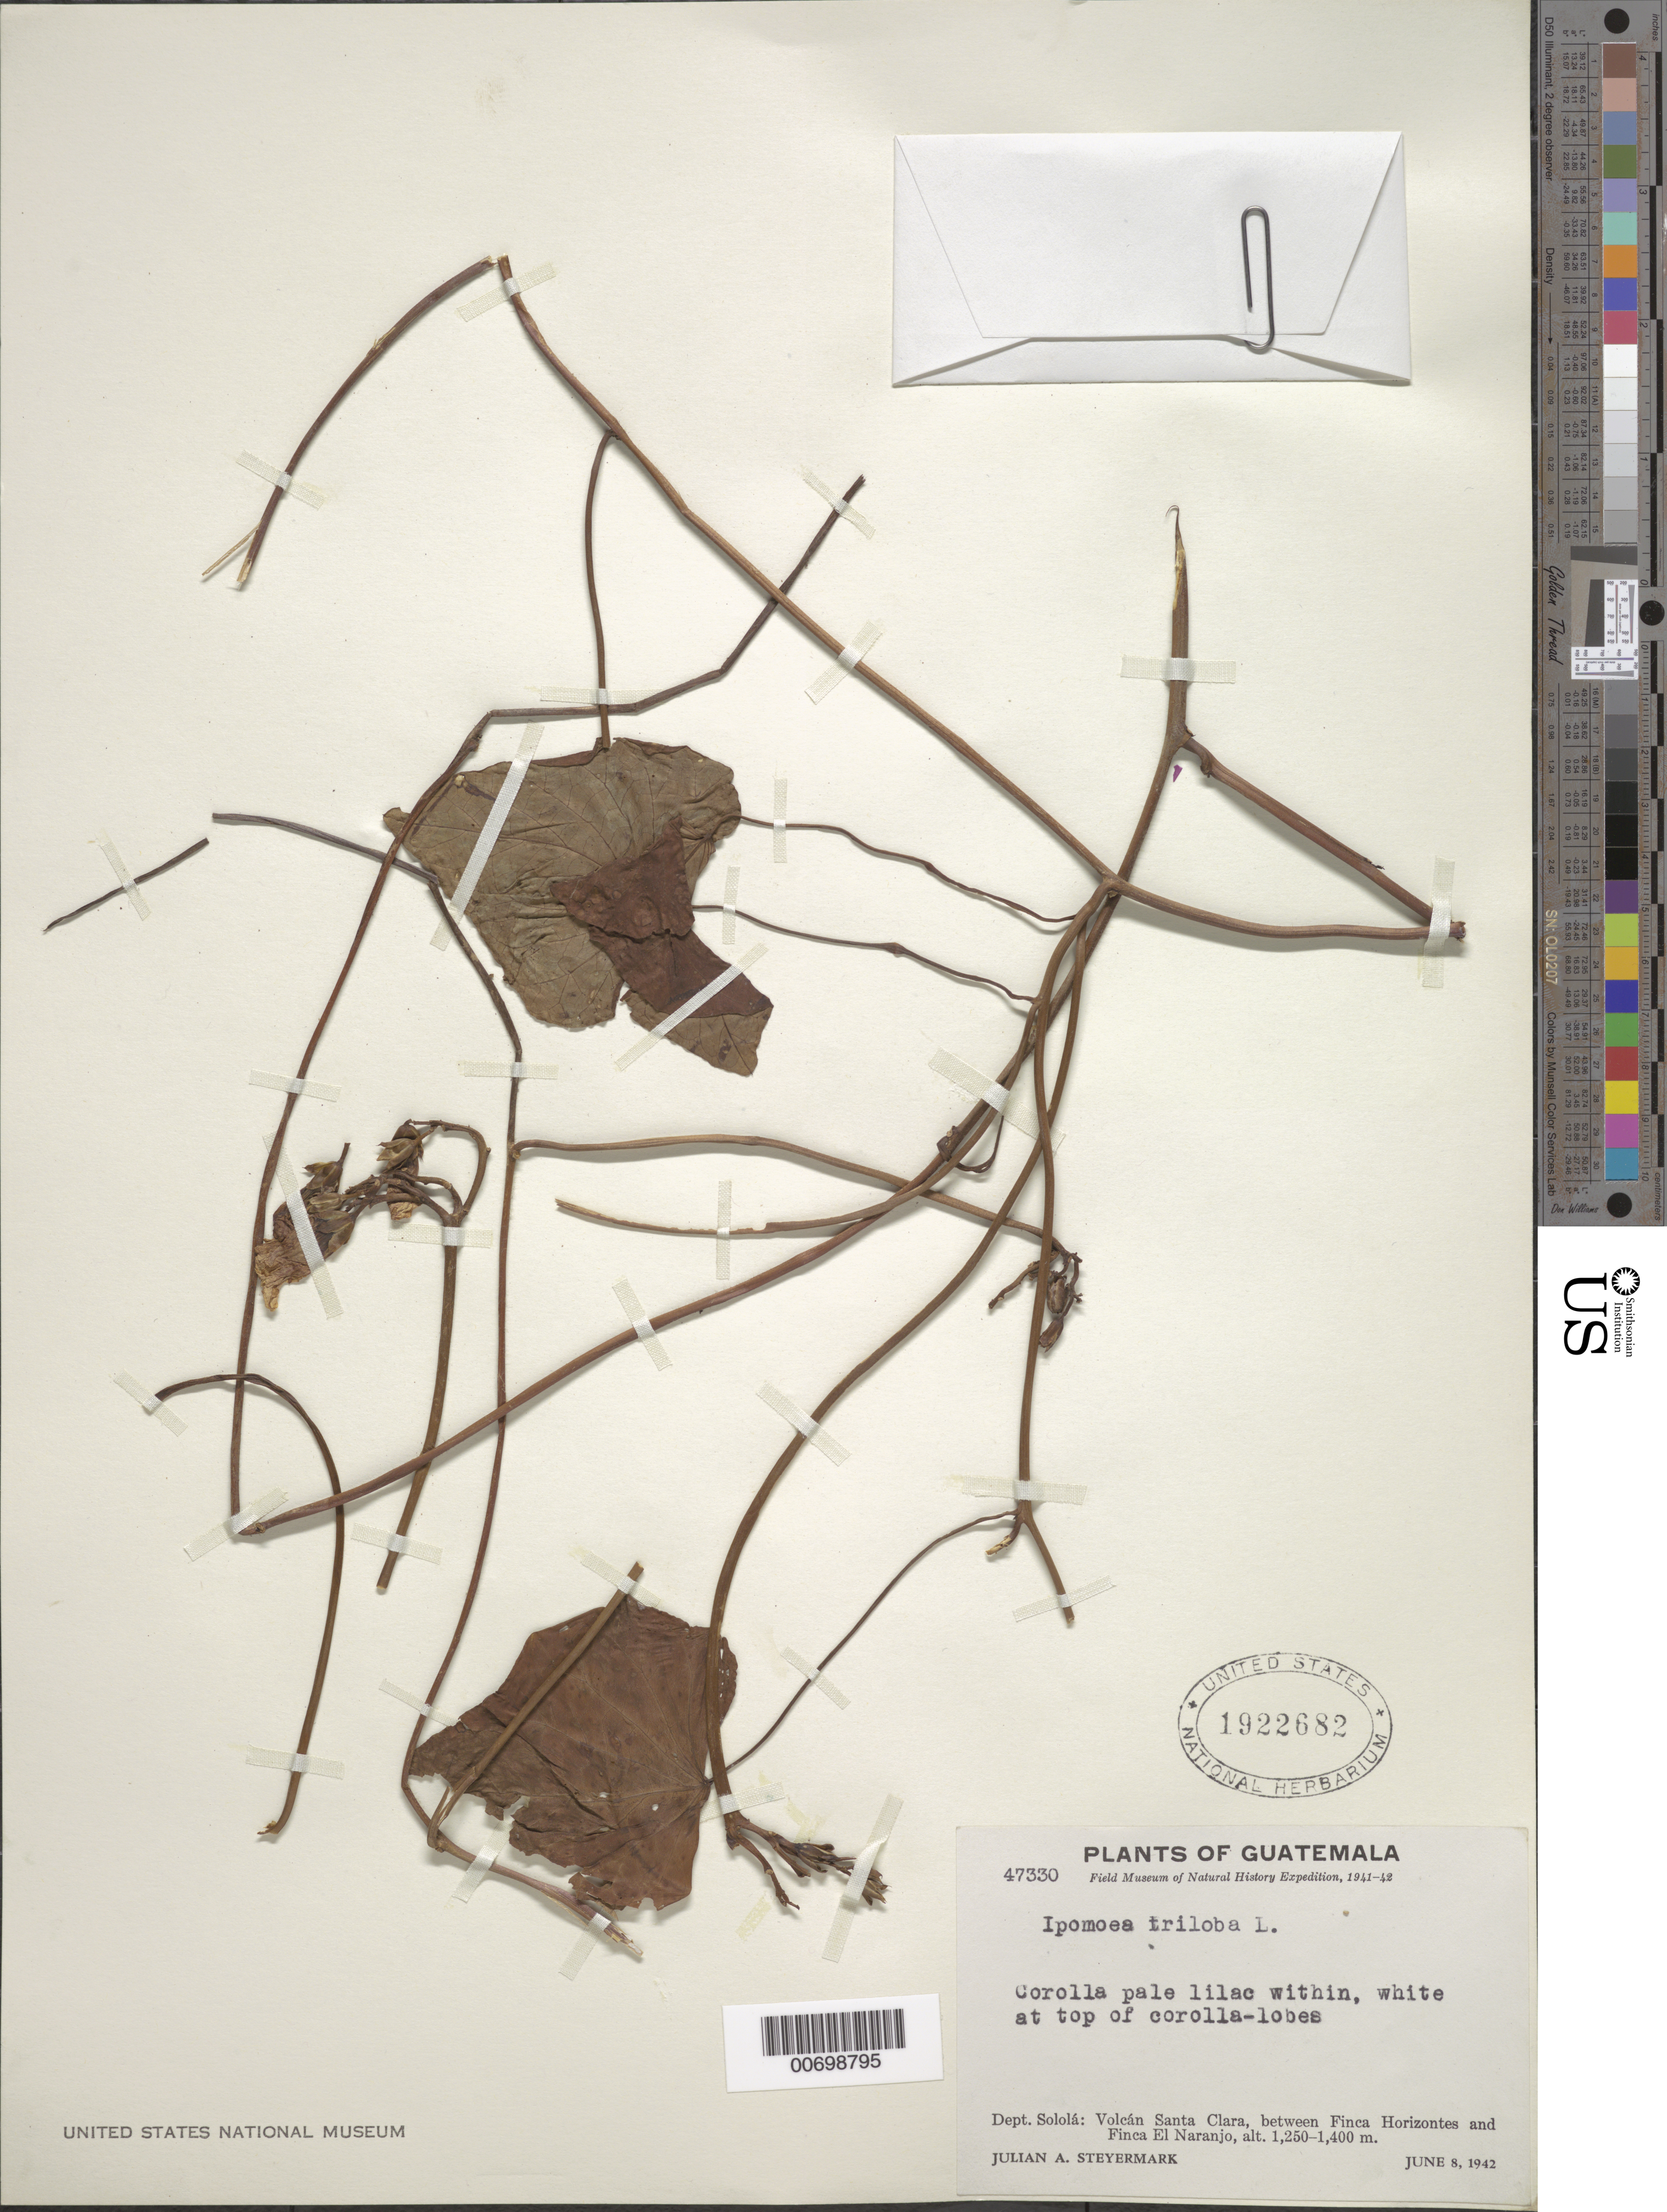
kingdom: Plantae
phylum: Tracheophyta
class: Magnoliopsida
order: Solanales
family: Convolvulaceae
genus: Ipomoea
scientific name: Ipomoea triloba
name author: L.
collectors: J. Steyermark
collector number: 47330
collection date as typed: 06 Aug 1942 or 08 Jun 1942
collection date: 1942-06-08 or 1942-08-06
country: Guatemala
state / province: Sololá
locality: Volcan Santa Clara, between Finca Horizontes and Finca El Naranjo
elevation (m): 1250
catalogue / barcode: US 1922682